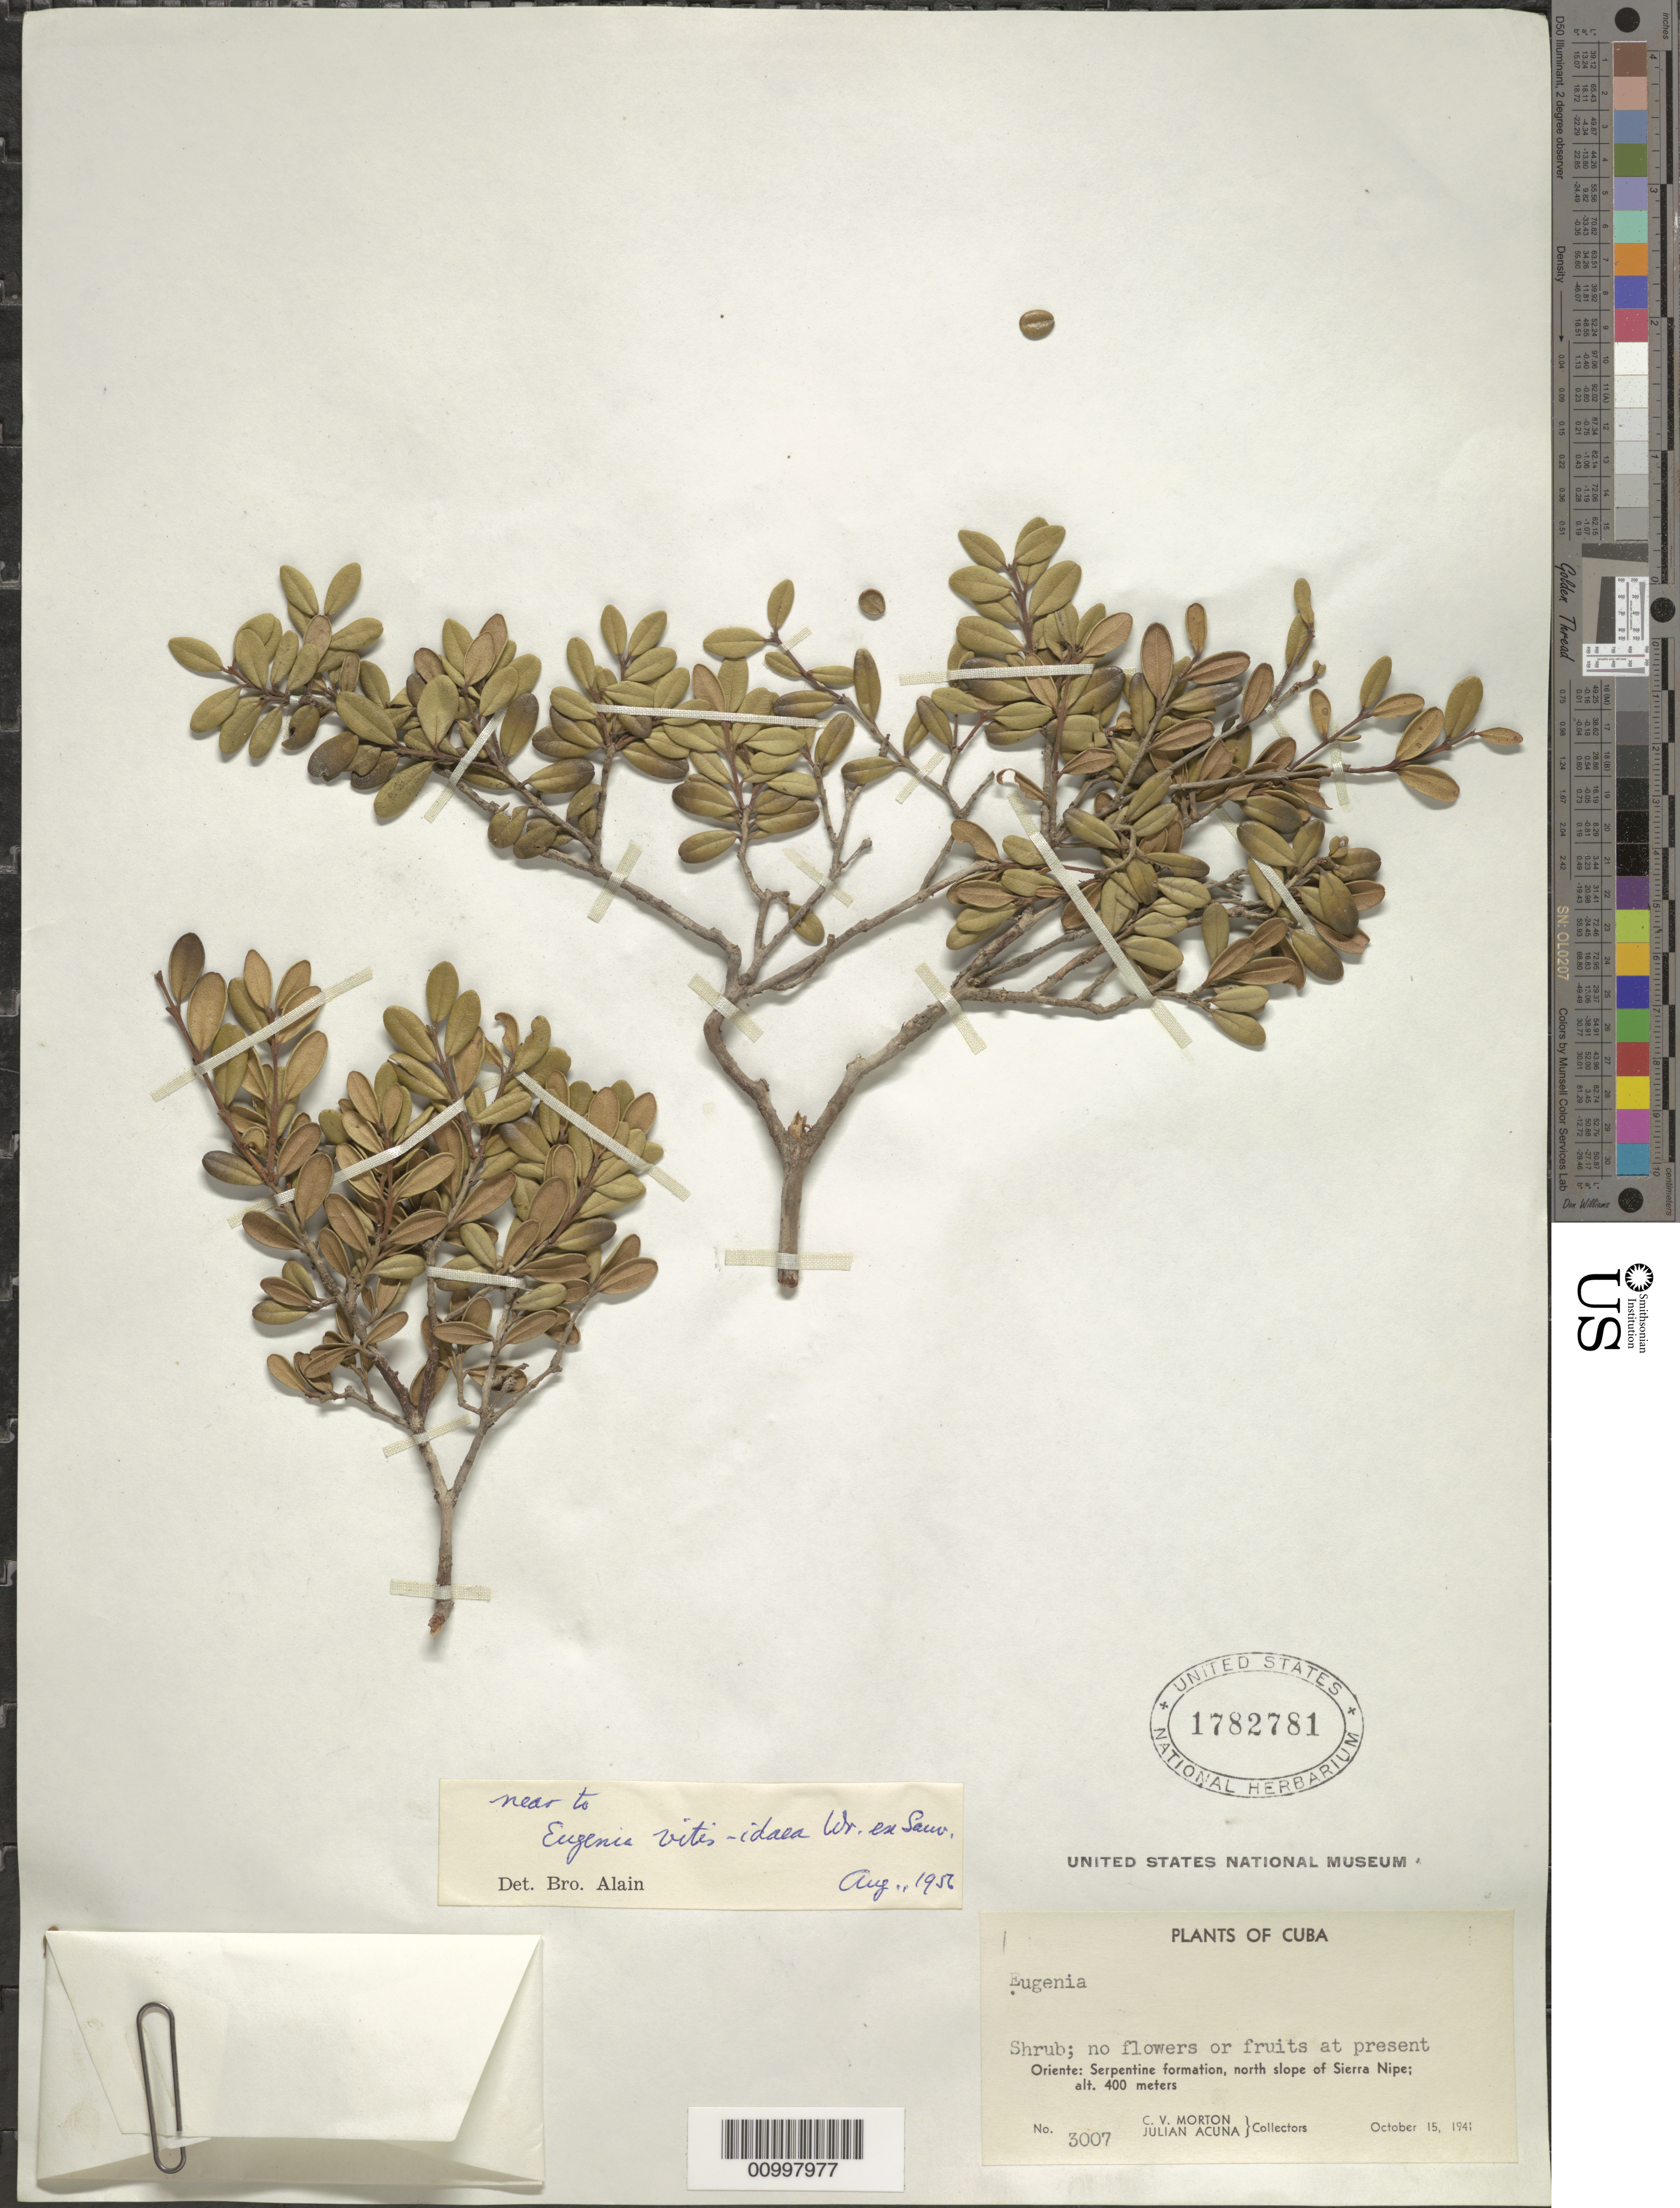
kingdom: Plantae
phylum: Tracheophyta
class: Magnoliopsida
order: Myrtales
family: Myrtaceae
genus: Eugenia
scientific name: Eugenia vitis-idaea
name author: Raoul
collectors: C. V. Morton & J. Acuña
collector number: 3007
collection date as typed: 15 Oct 1941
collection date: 1941-10-15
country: Cuba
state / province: Holguín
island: Cuba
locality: North slope of Sierra Nipe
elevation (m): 400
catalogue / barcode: US 1782781